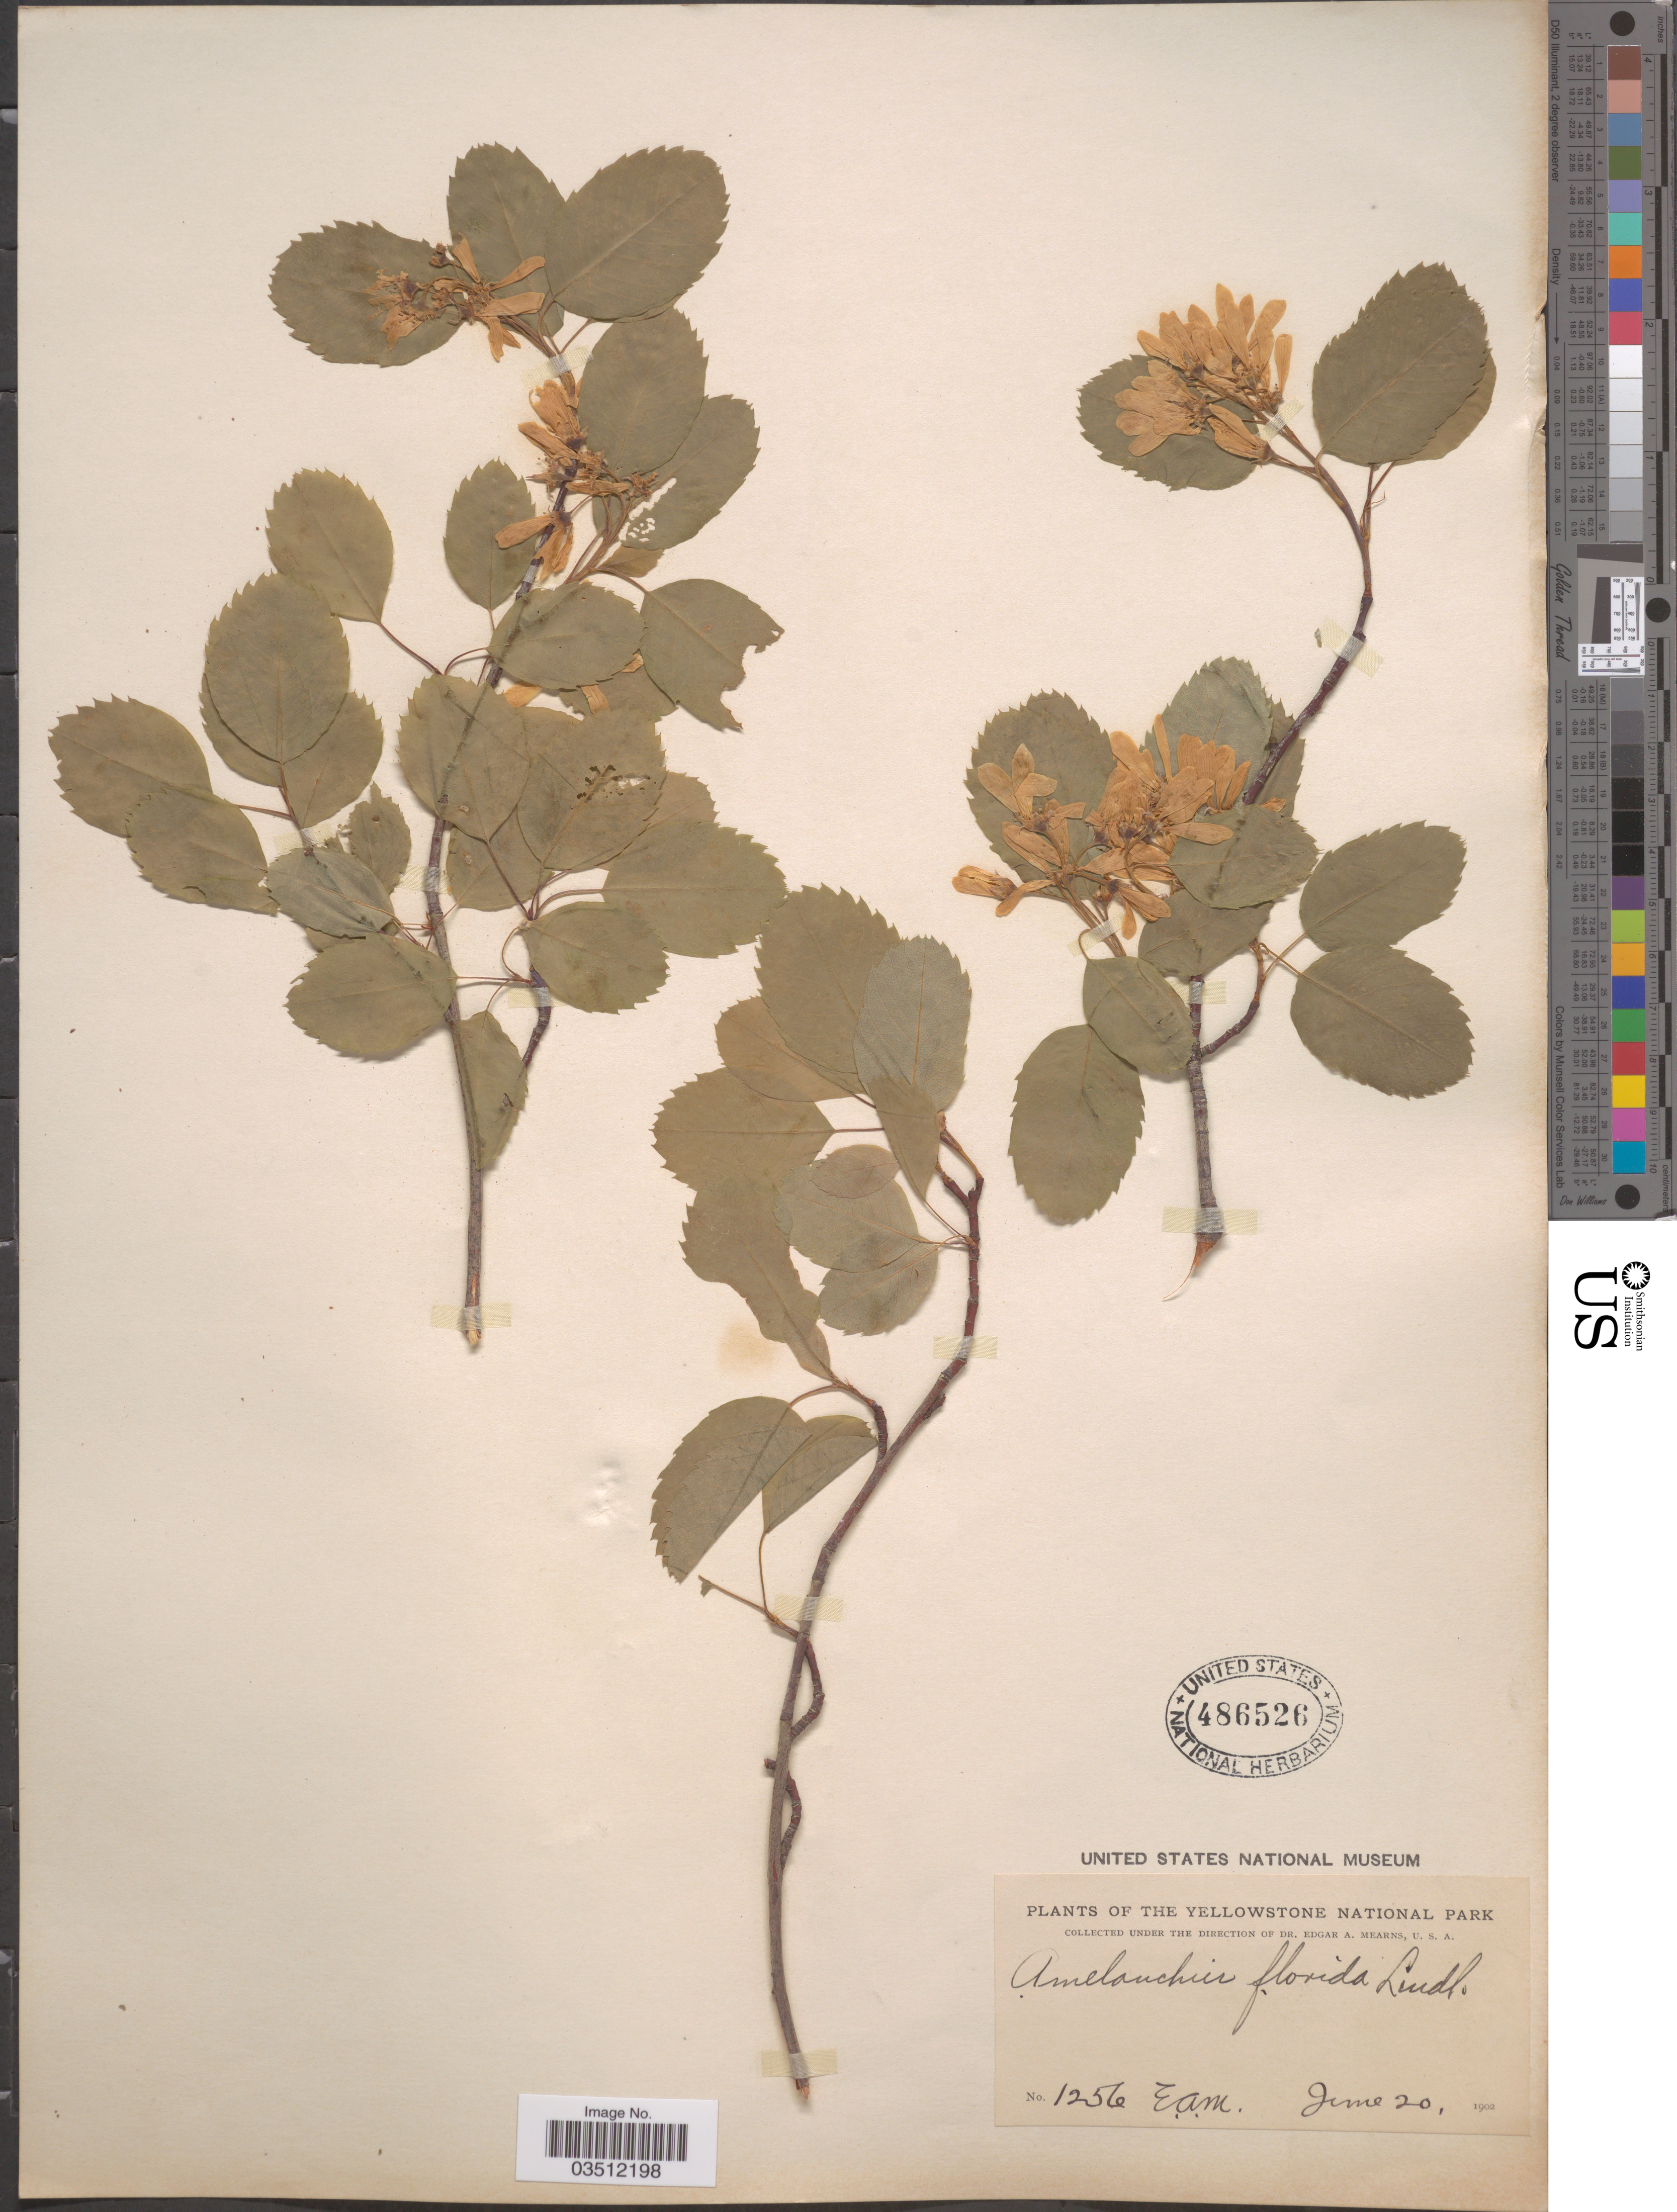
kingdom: Plantae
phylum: Tracheophyta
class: Magnoliopsida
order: Rosales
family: Rosaceae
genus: Amelanchier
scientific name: Amelanchier florida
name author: Lindl.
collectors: E. A. Mearns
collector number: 1256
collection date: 1902-06-20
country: United States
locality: Yellowstone National Park.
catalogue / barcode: US 486526